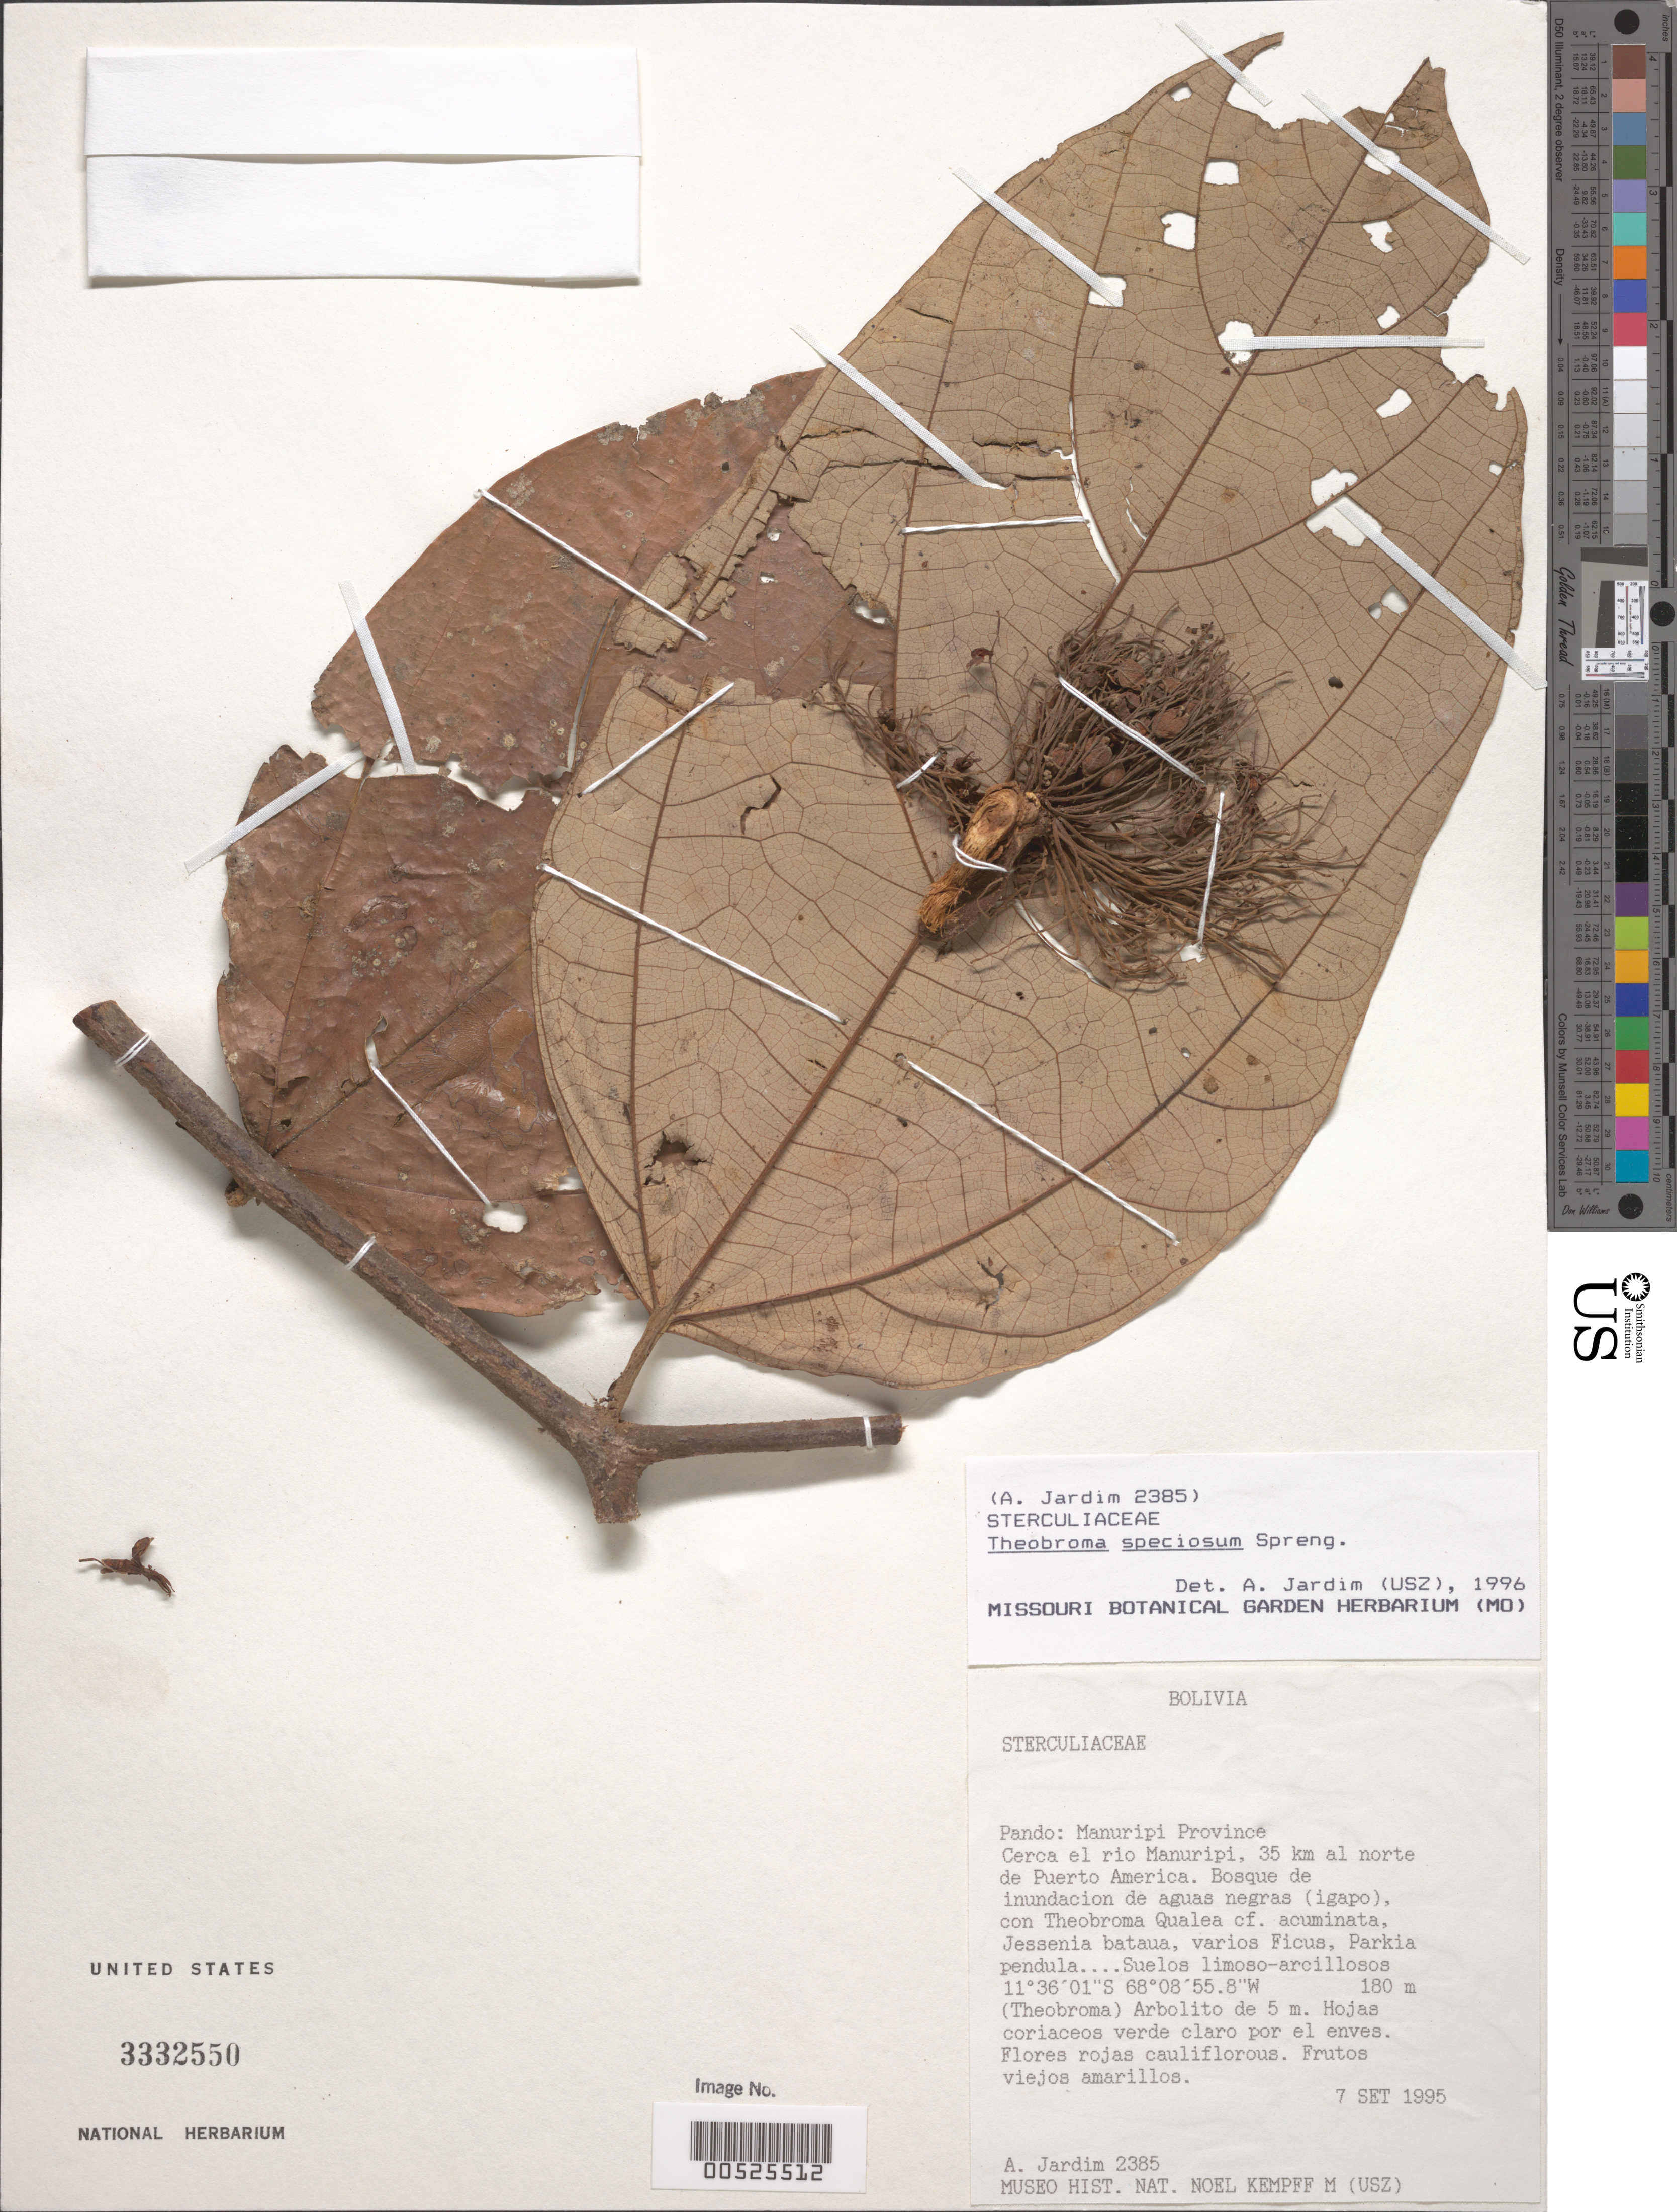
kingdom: Plantae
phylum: Tracheophyta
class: Magnoliopsida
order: Malvales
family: Malvaceae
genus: Theobroma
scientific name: Theobroma speciosum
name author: Willd. ex Spreng.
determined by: Jardim, A.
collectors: A. Jardim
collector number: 2385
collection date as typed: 07 Sep 1995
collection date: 1995-09-07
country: Bolivia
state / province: Pando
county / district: Manuripi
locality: Cerca el Rio Manuripi, 35 km al N de Puerto America.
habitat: Bosque de inundaacion de aguas negras (igapo)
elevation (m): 180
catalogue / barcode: US 3332550